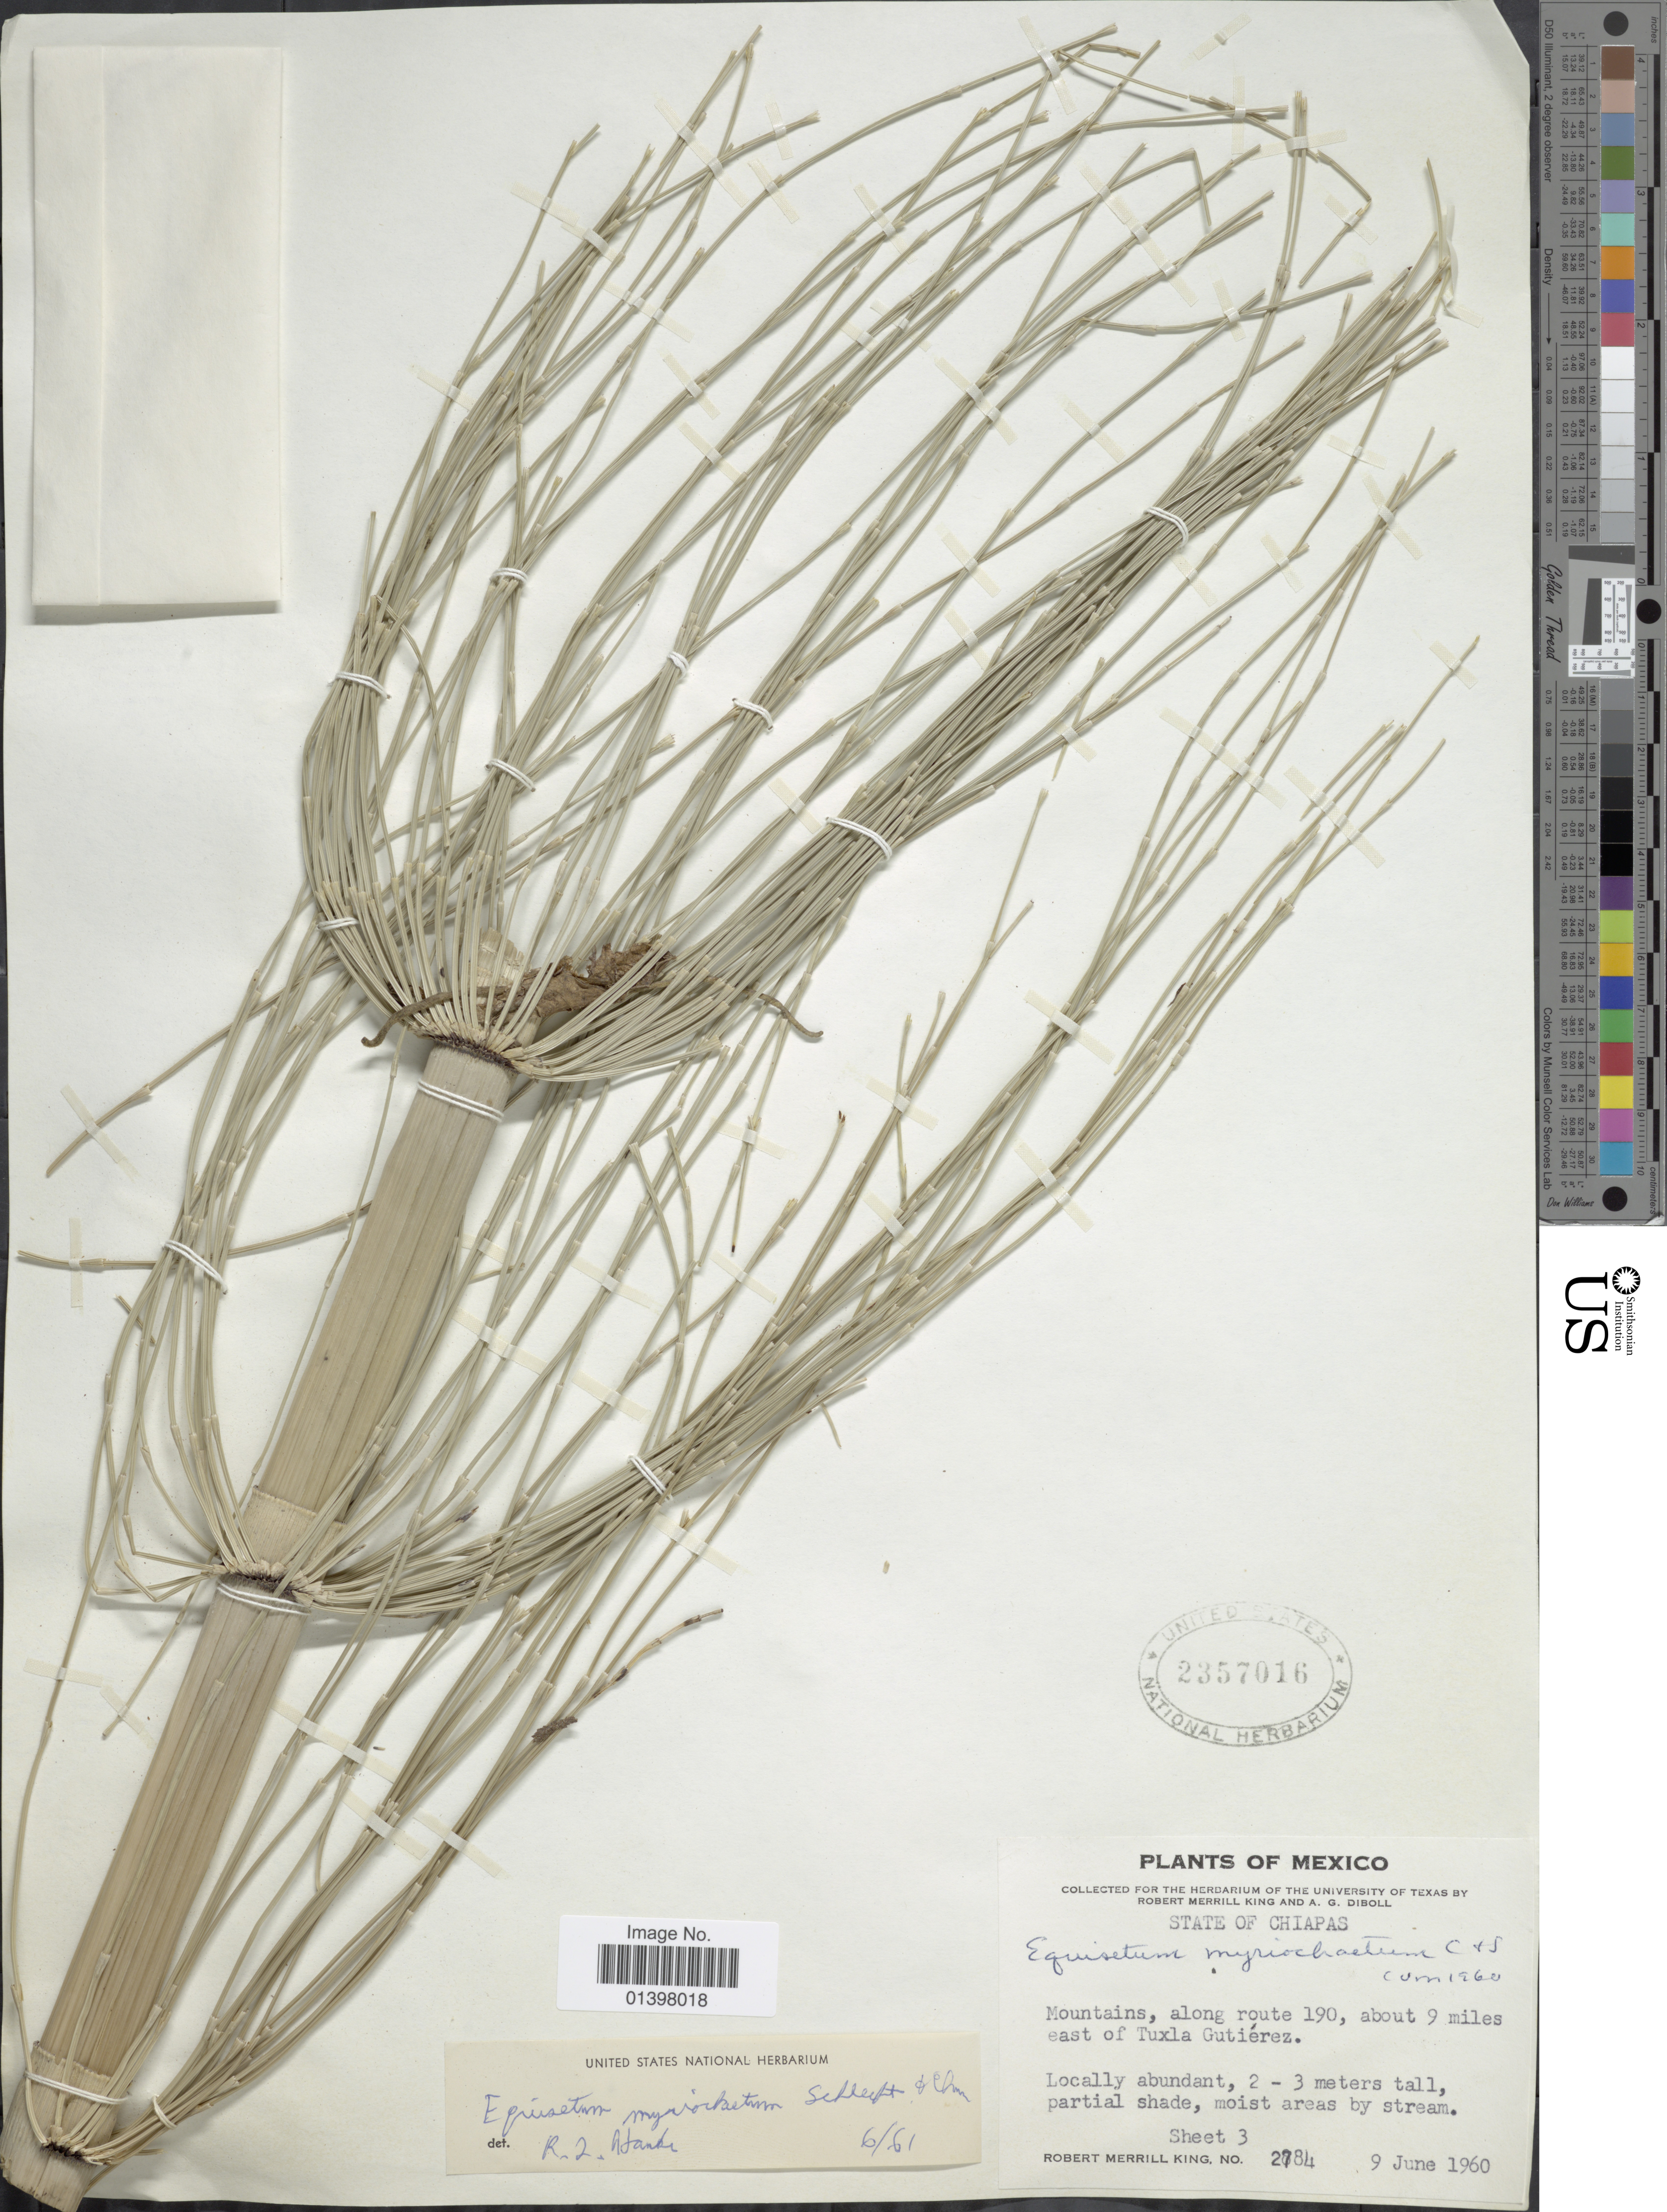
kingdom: Plantae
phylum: Tracheophyta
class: Polypodiopsida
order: Equisetales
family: Equisetaceae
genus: Equisetum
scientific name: Equisetum myriochaetum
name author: Schltdl. & Cham.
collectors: R. M. King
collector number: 2784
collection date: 1960-06-09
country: Mexico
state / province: Chiapas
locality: Mountains, along route 190, about 9 miles east of Tuxtla Gutiérez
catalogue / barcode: US 2357016